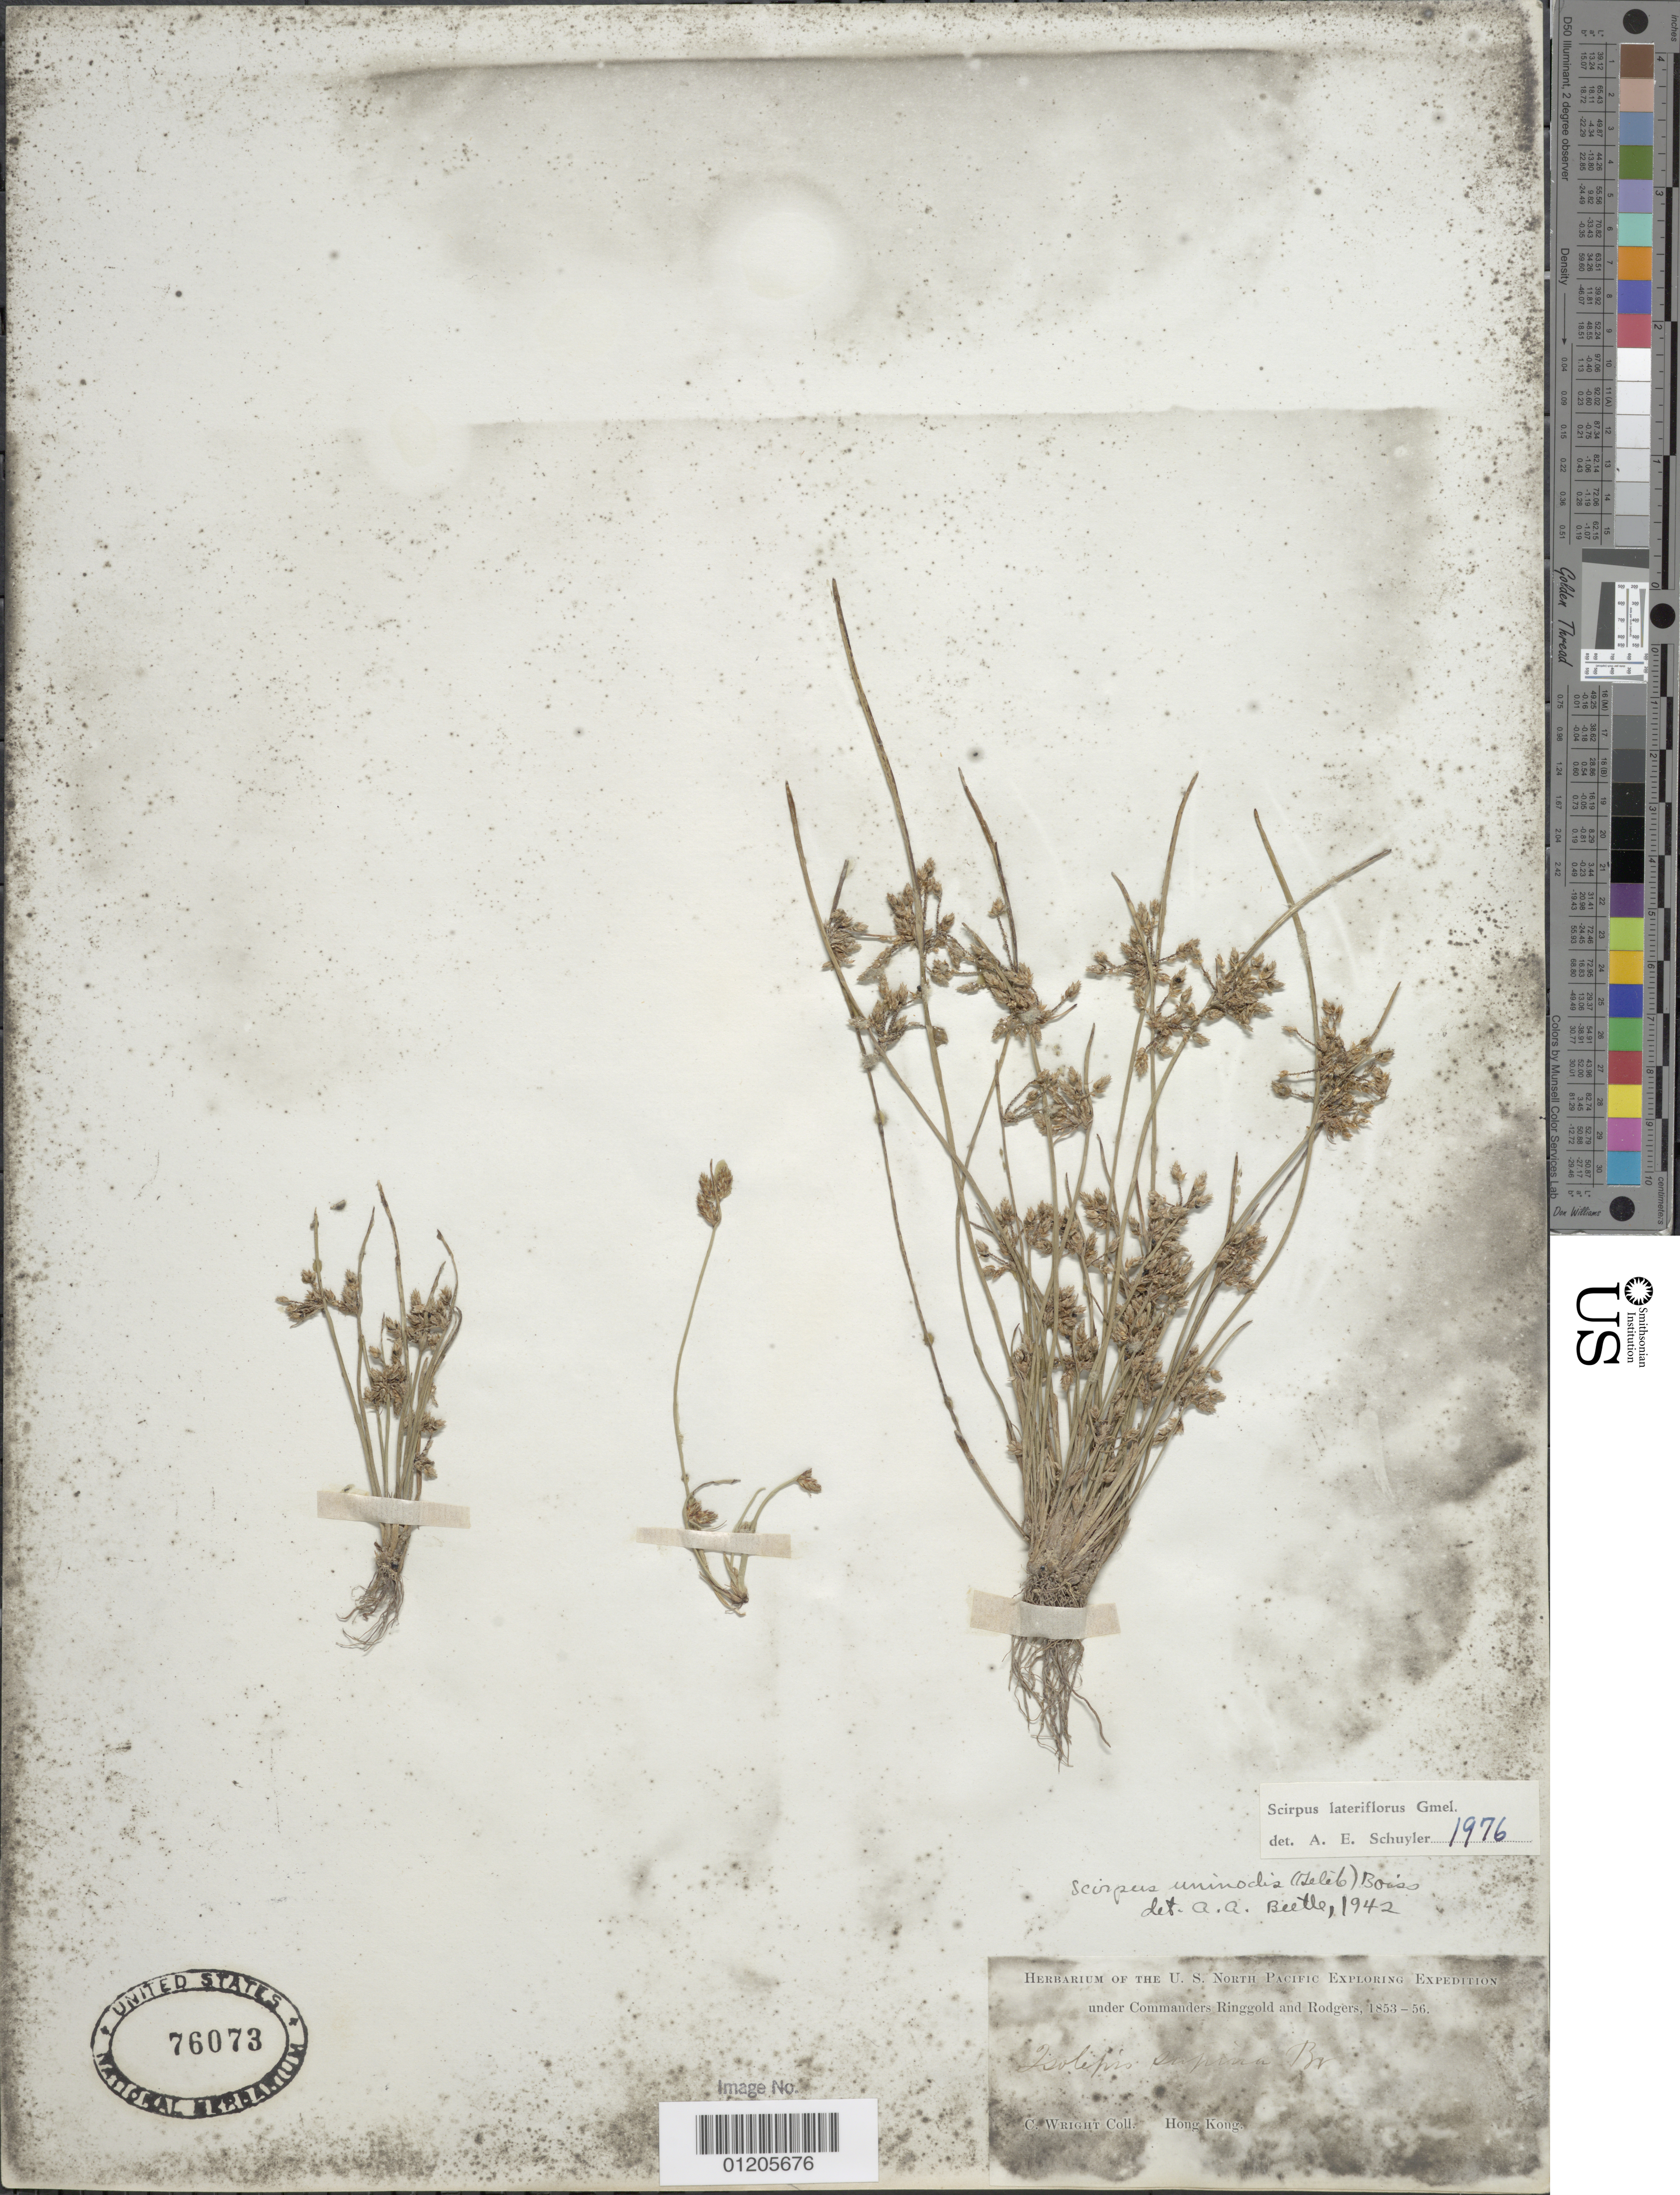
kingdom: Plantae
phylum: Tracheophyta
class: Liliopsida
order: Poales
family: Cyperaceae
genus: Hypolytrum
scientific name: Hypolytrum nemorum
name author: (Vahl) Spreng.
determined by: Strong, Mark T., (BOT), Smithsonian Institution - National Museum of Natural History (UNITED STATES)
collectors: C. Wright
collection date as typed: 1853 to -- -- 1856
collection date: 1853/1856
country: China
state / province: Hong Kong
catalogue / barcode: US 76073